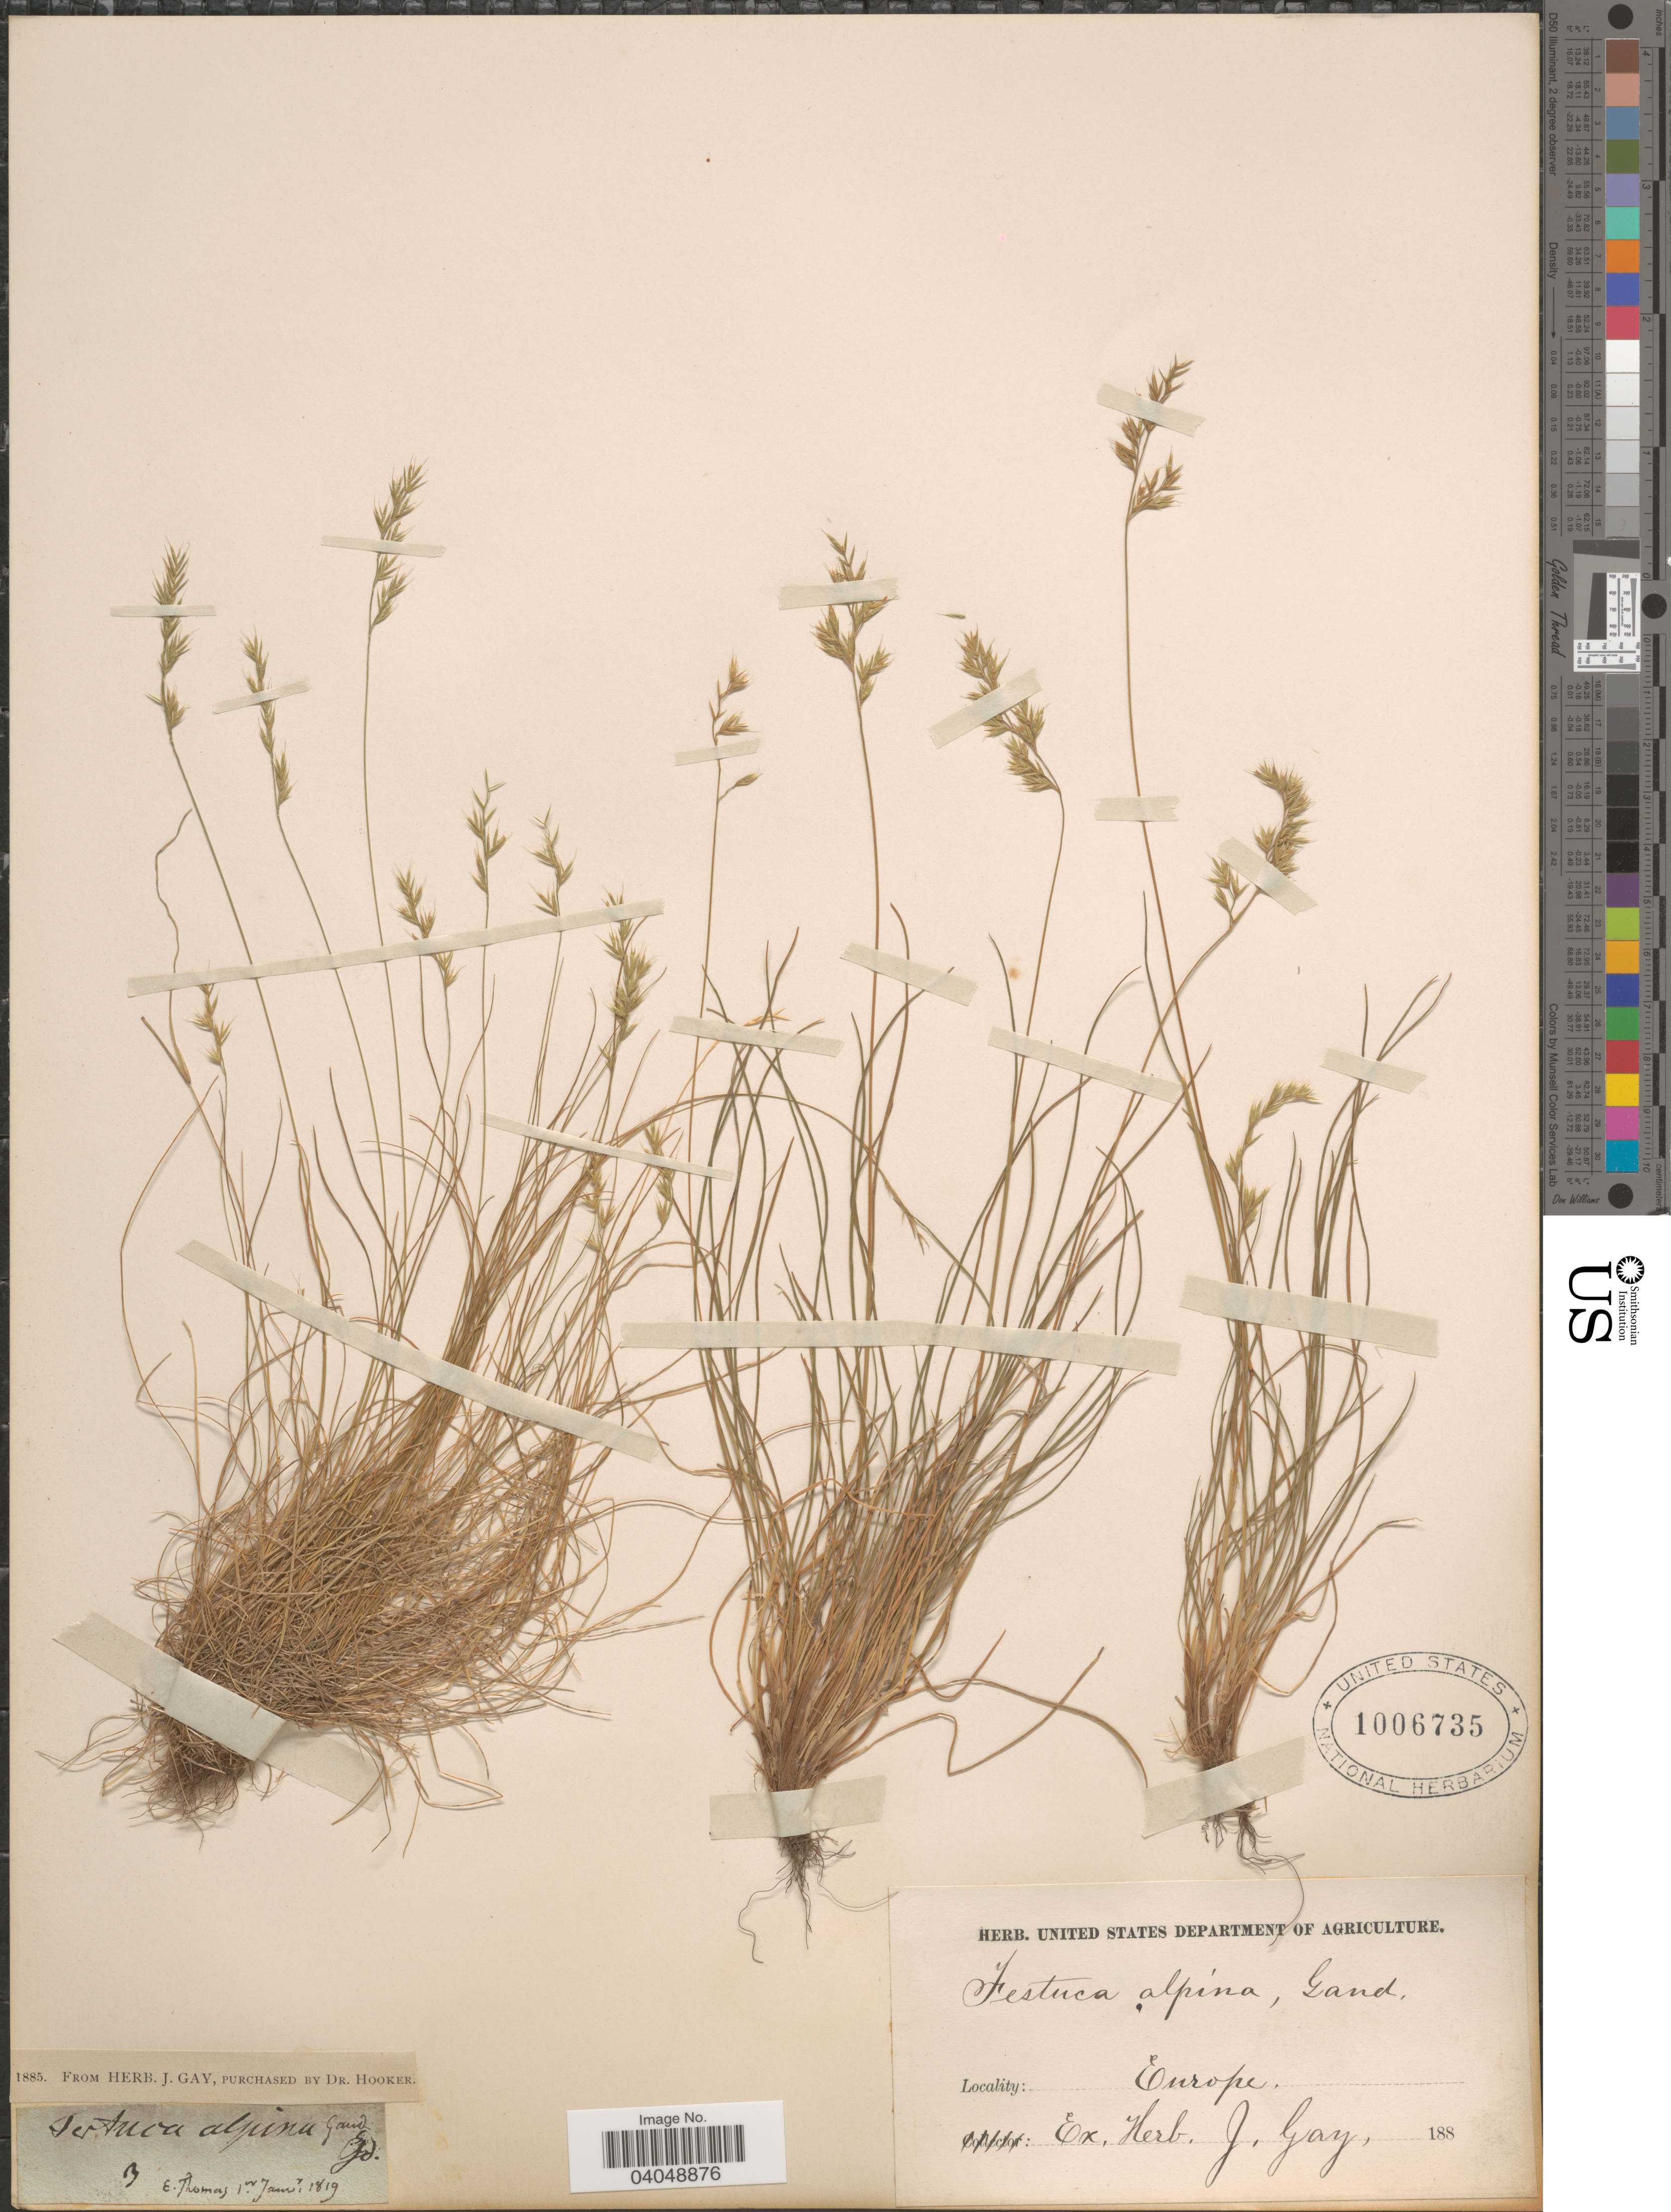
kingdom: Plantae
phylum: Tracheophyta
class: Liliopsida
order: Poales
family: Poaceae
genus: Festuca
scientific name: Festuca alpina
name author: Suter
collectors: E. Thomas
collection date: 1819-01-01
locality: Europe.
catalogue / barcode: US 1006735